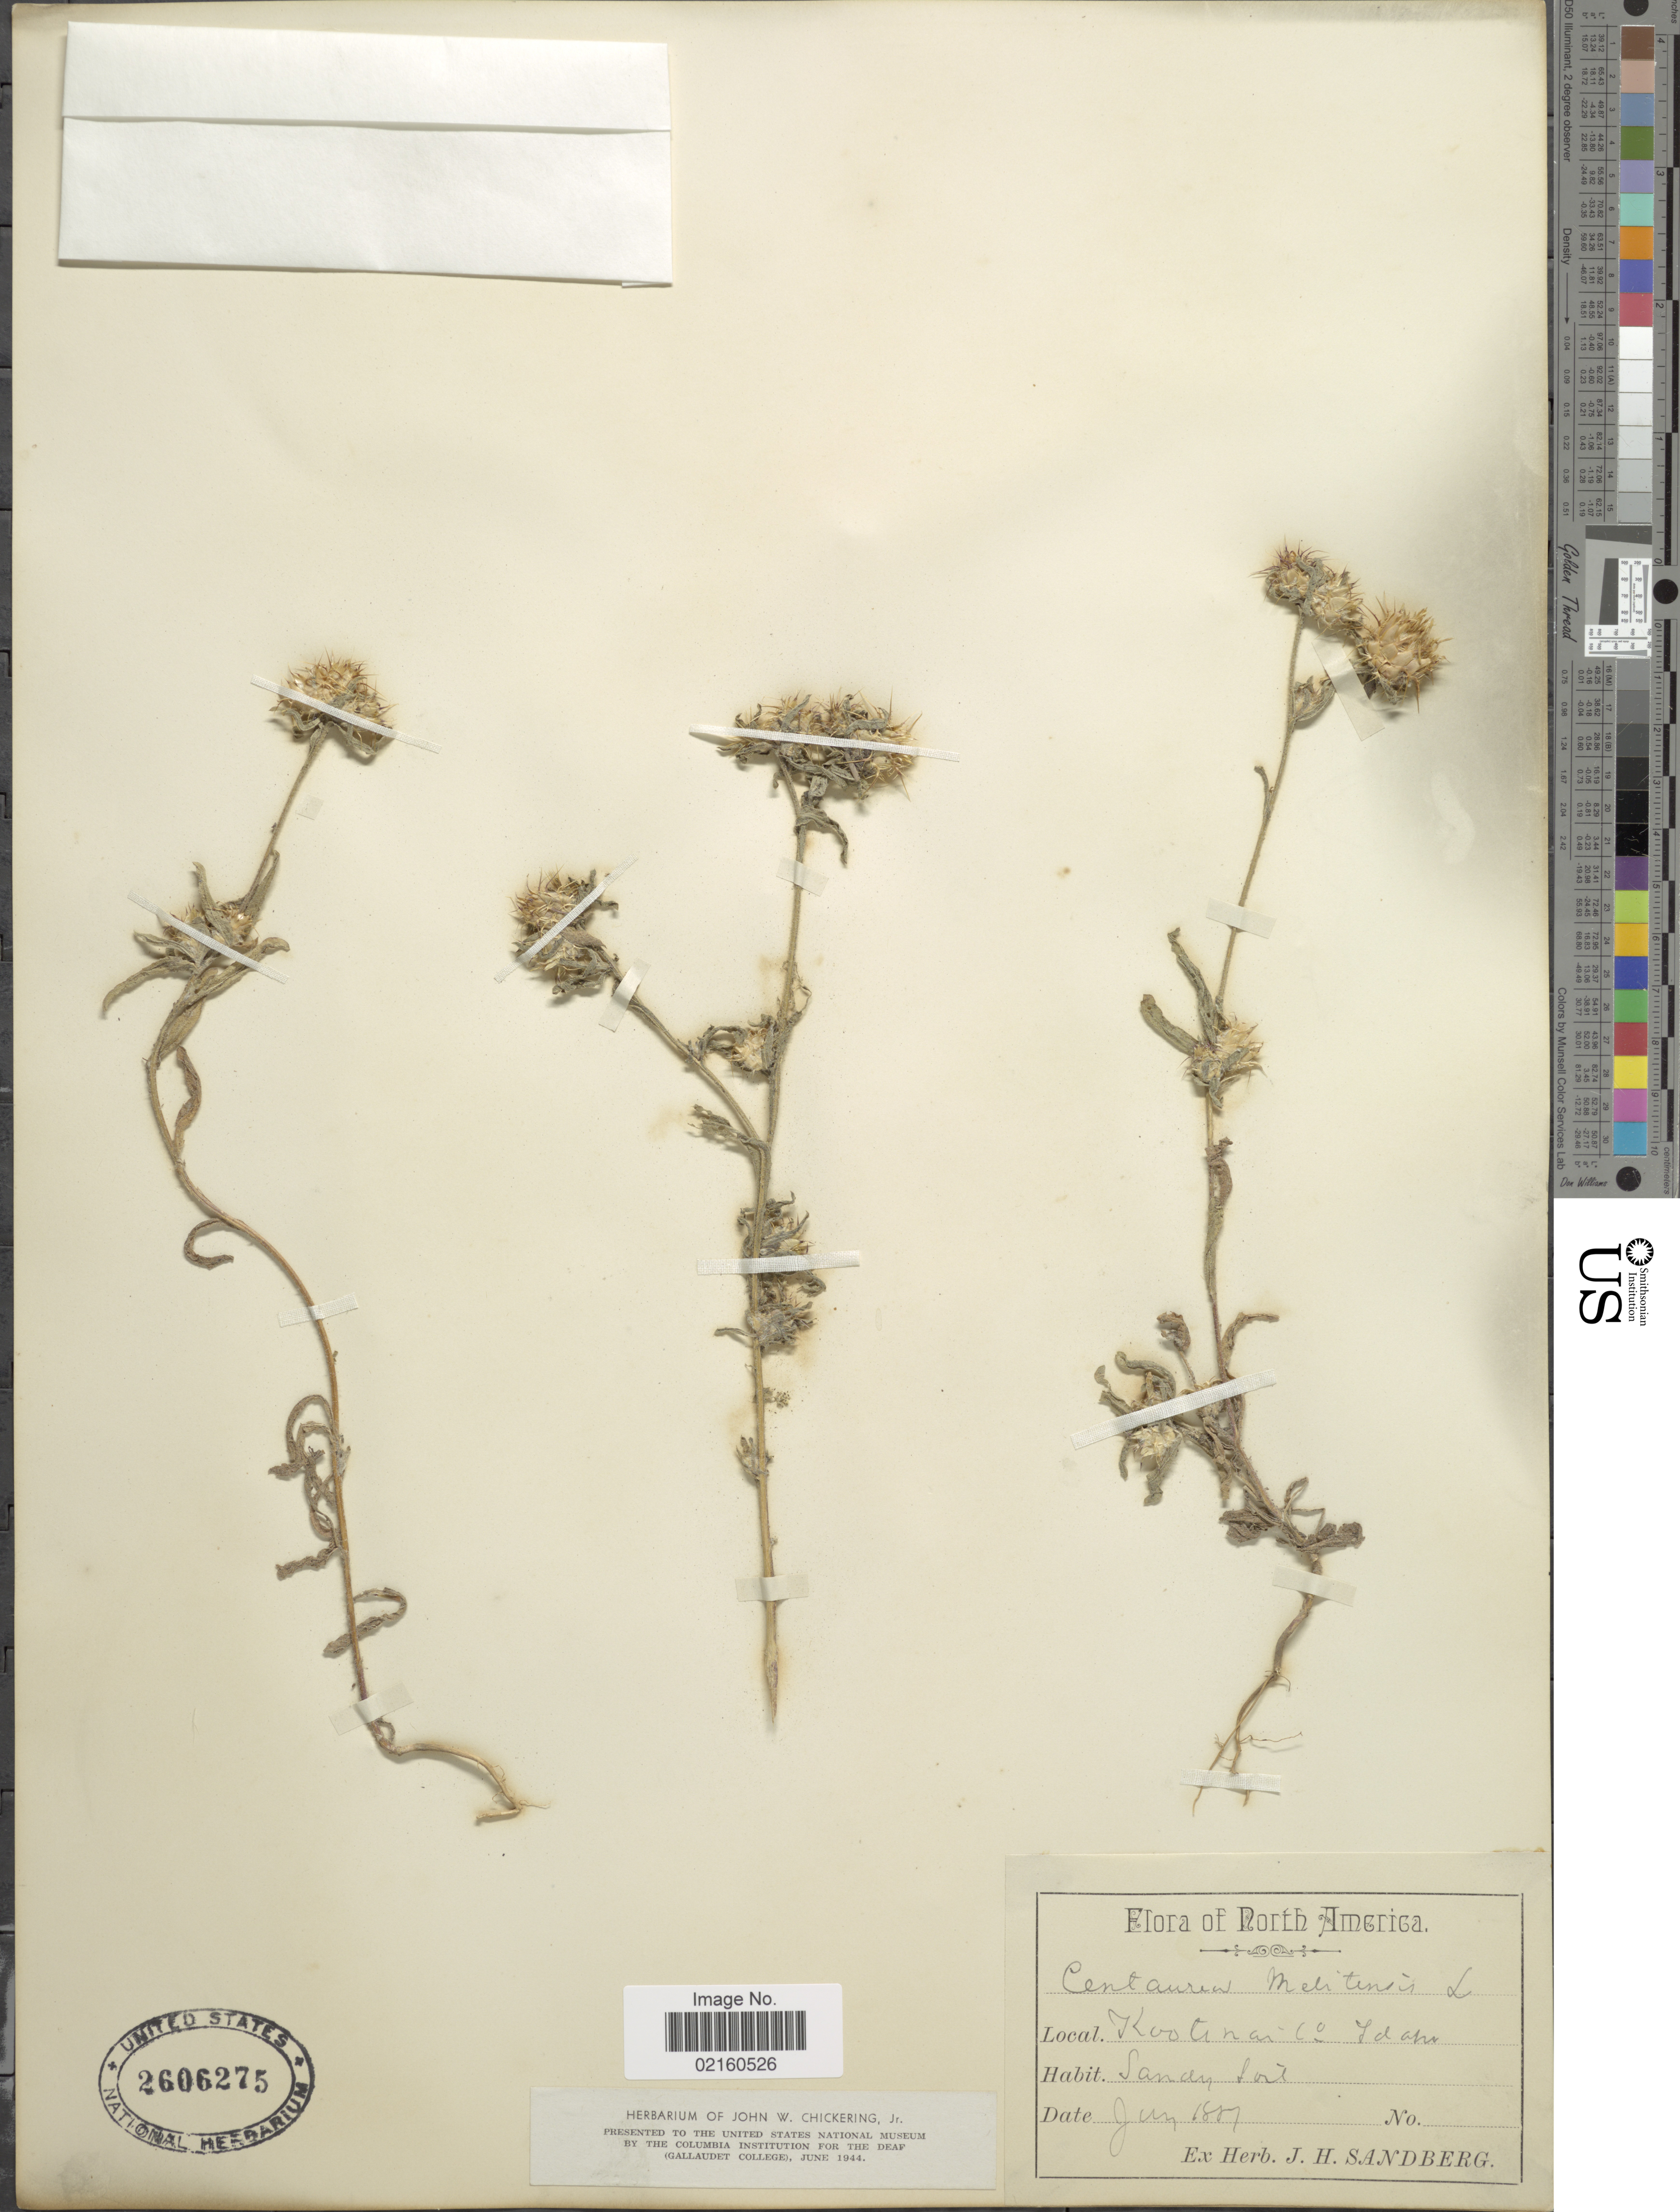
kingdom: Plantae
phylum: Tracheophyta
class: Magnoliopsida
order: Asterales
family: Asteraceae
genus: Centaurea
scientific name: Centaurea melitensis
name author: L.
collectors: ex. herb. J. H. Sandberg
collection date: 1881-06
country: United States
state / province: Idaho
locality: North America, Kootinai Co.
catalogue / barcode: US 2606275